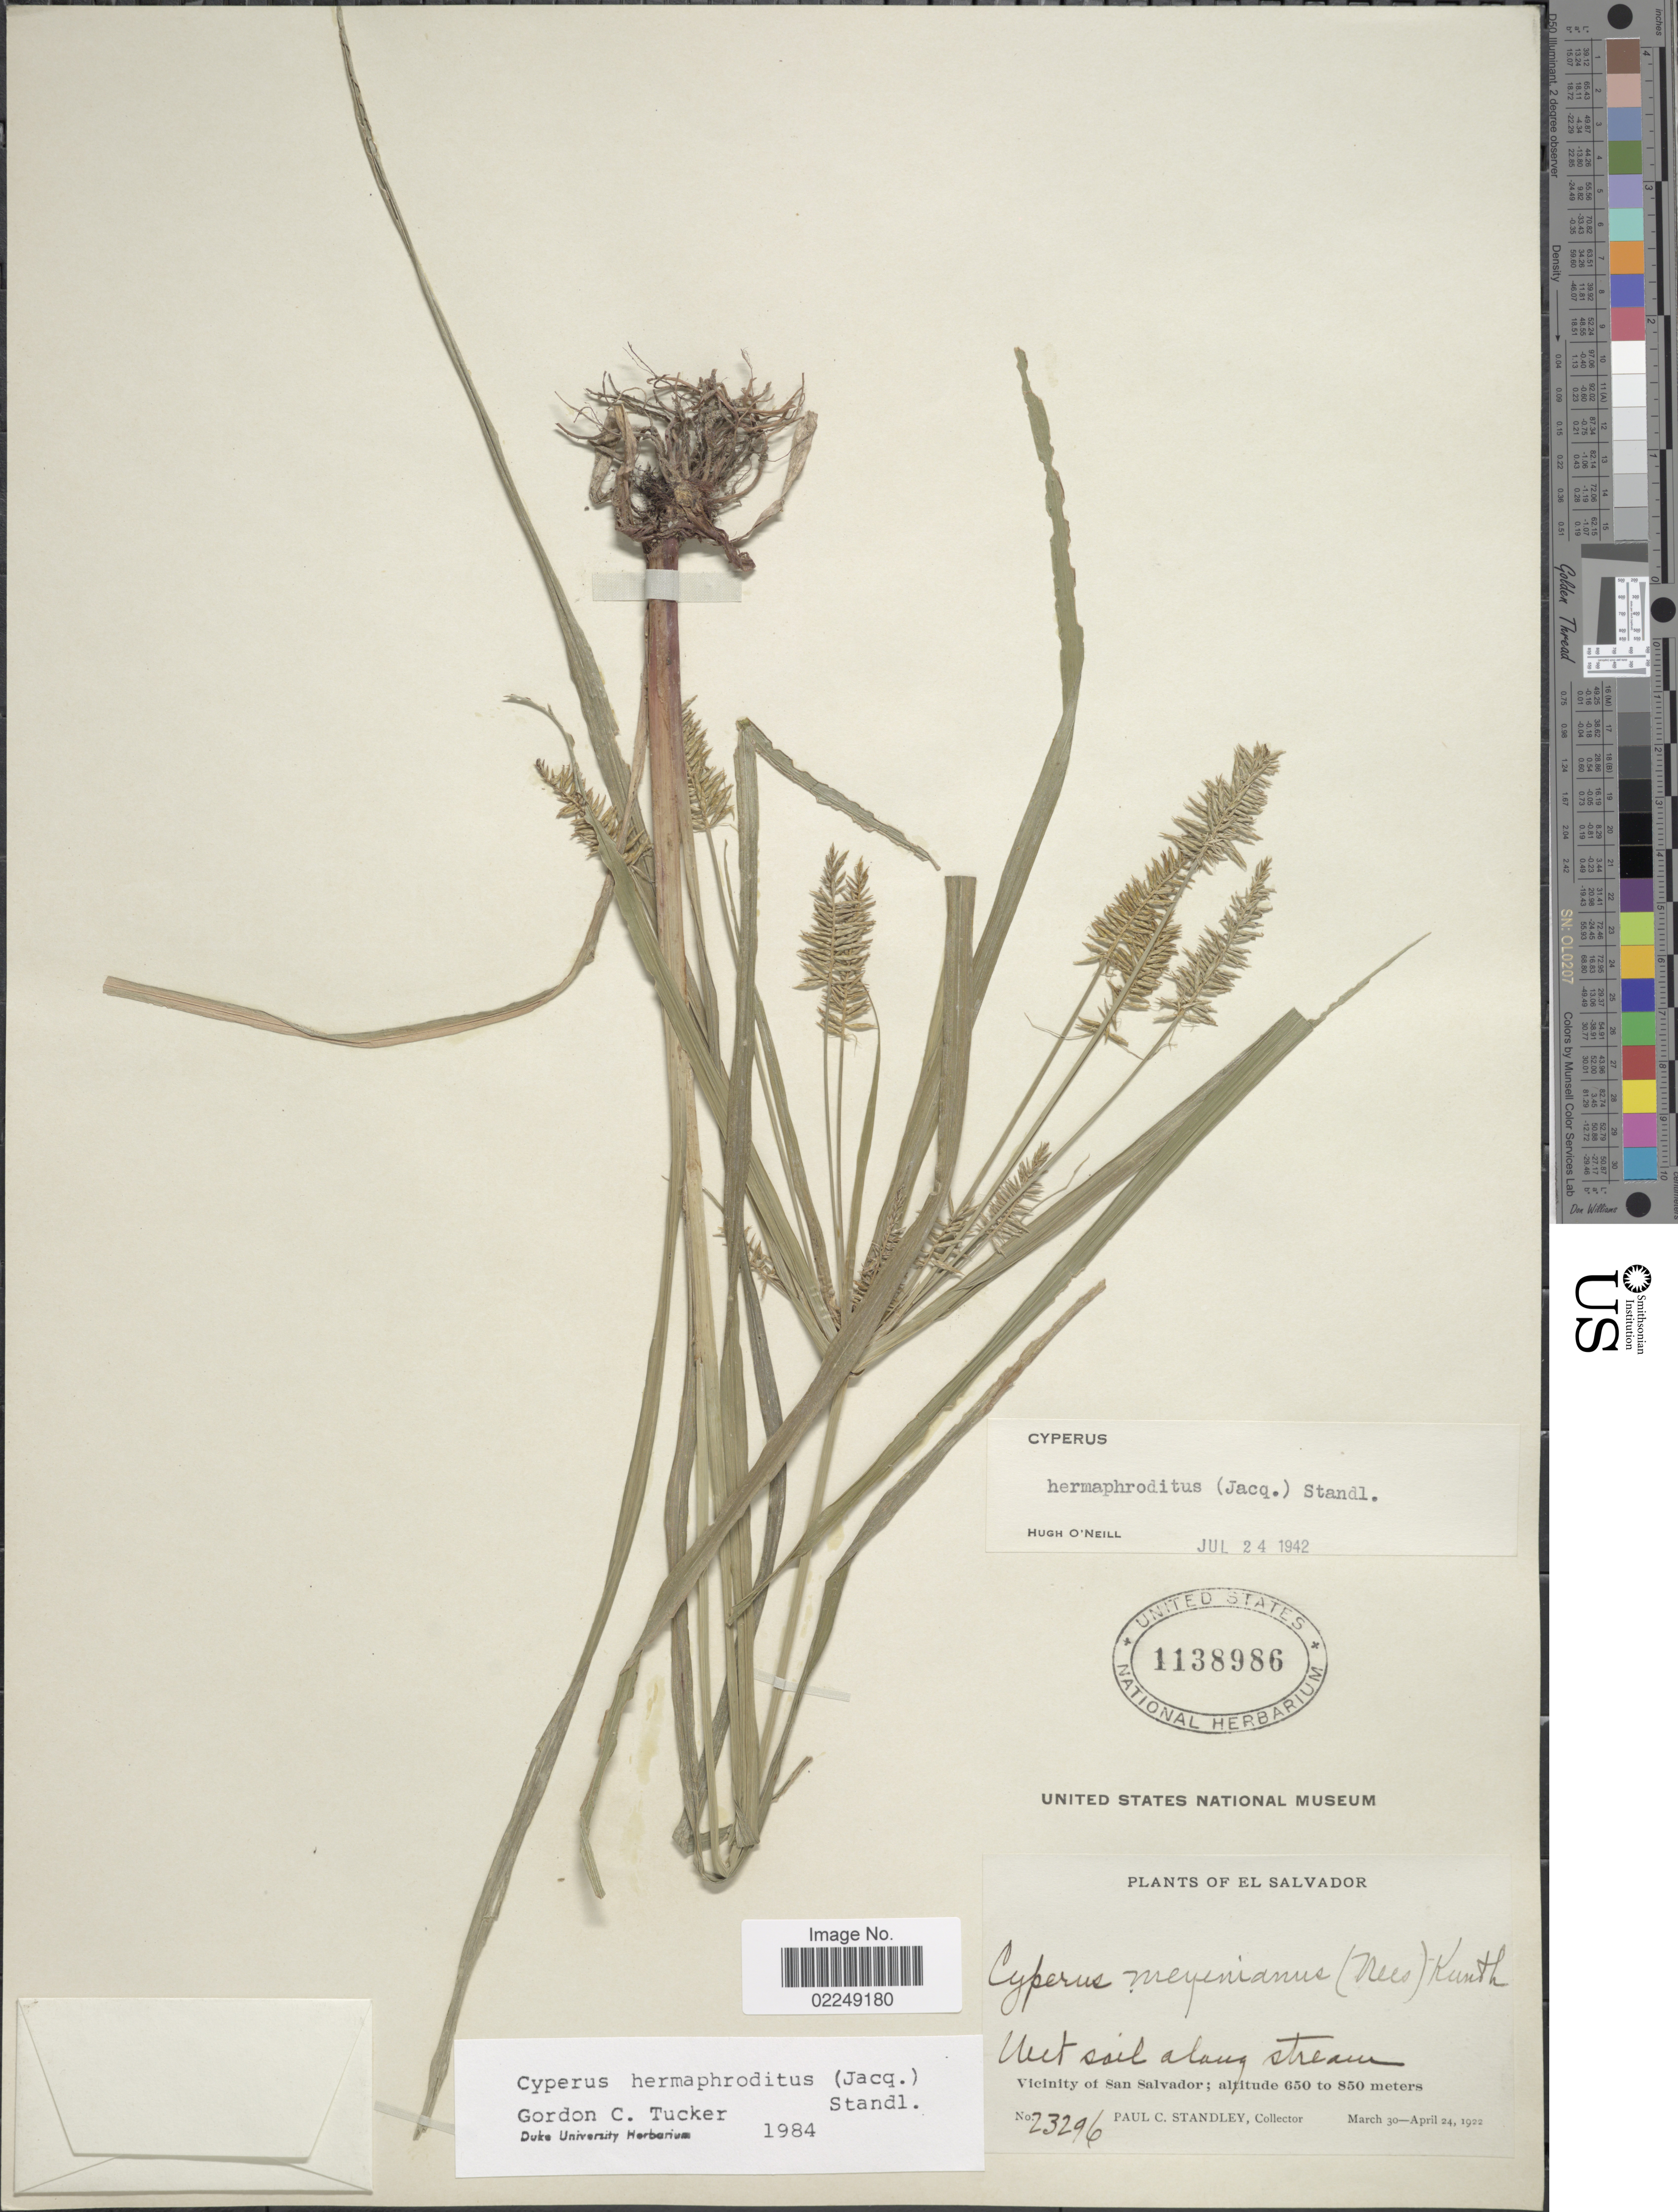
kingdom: Plantae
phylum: Tracheophyta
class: Liliopsida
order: Poales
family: Cyperaceae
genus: Cyperus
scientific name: Cyperus hermaphroditus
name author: (Jacq.) Standl.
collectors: P. C. Standley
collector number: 23296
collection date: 1922-03-30/1922-04-24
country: El Salvador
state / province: San Salvador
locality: Vicinity of San Salvador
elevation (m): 650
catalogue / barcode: US 1138986